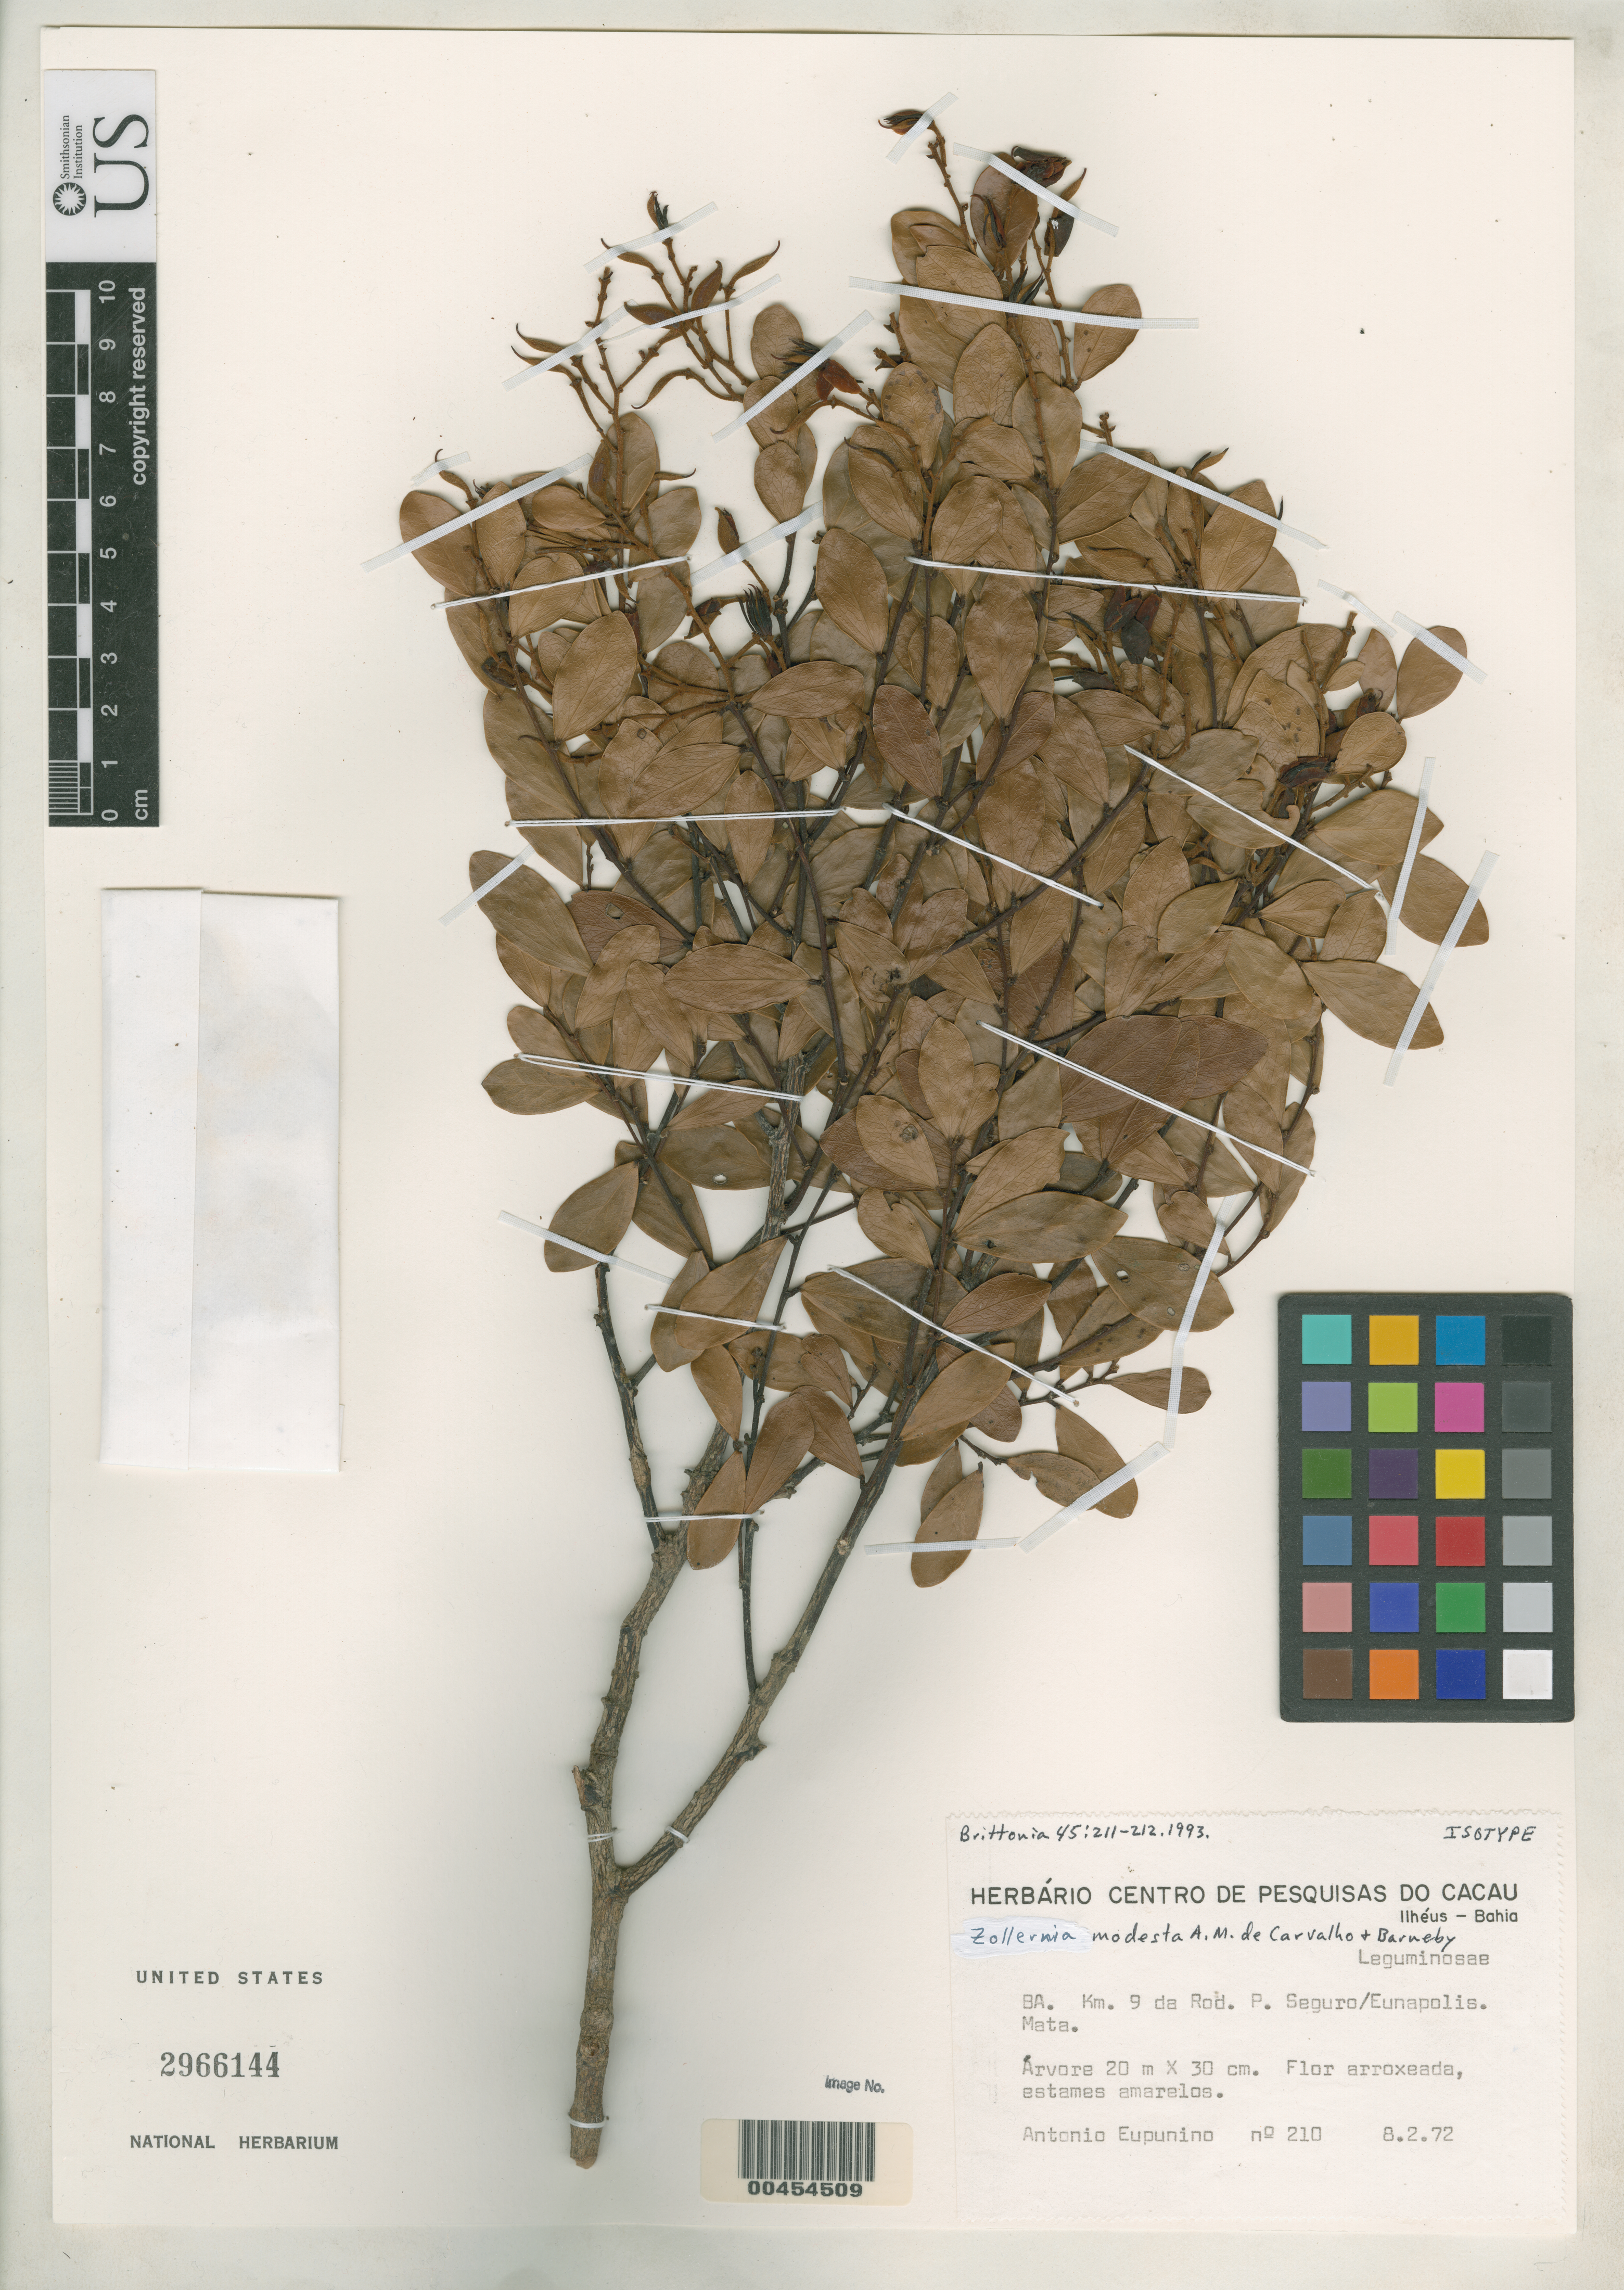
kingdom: Plantae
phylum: Tracheophyta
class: Magnoliopsida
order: Fabales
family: Fabaceae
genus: Zollernia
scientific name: Zollernia modesta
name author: A.M. Carvalho & Barneby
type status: Isotype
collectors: A. Eupunino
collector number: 210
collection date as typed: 08 Feb 1972 or 02 Aug 1972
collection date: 1972-02-08 or 1972-08-02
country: Brazil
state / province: Bahia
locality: Km 9 da Rod. P. Seguro / Eunapolis.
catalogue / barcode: US 2966144